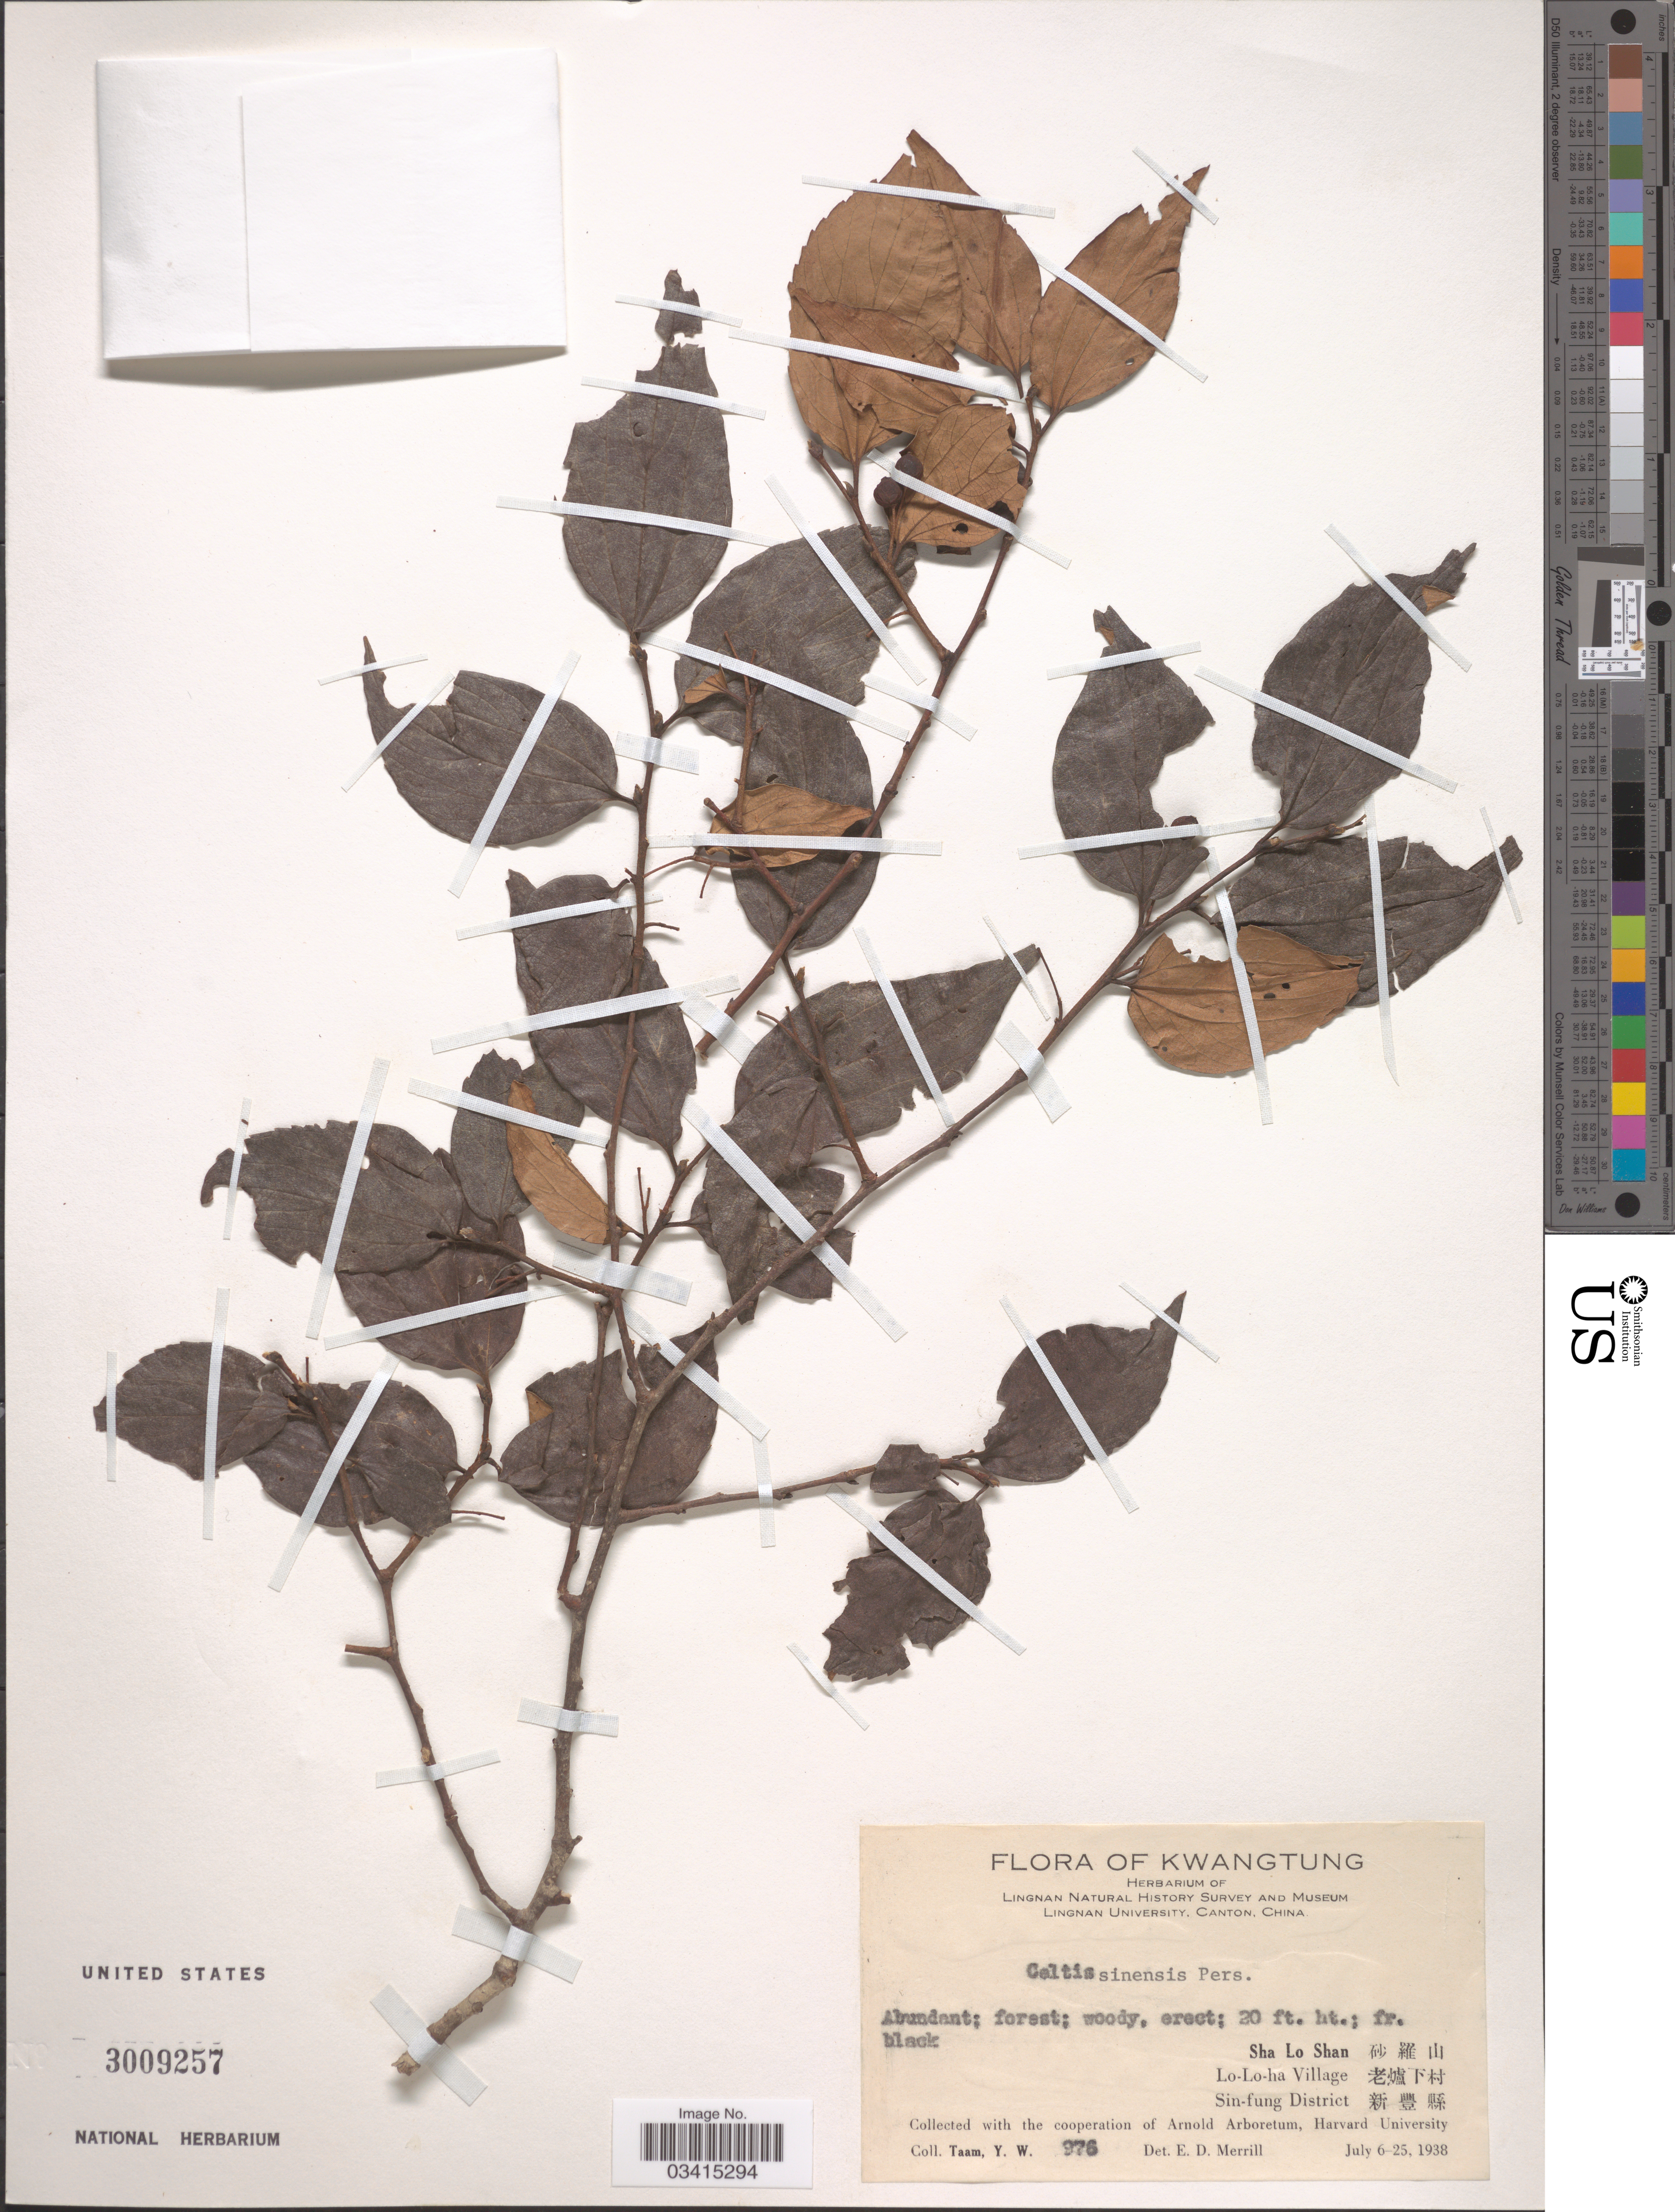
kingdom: Plantae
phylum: Tracheophyta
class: Magnoliopsida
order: Rosales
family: Cannabaceae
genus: Celtis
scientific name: Celtis sinensis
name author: Pers.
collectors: Y. W. Taam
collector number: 976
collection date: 1938-07-06/1938-07-25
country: China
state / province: Guangdong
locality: Kwatung.Sha Lo Shan Lo-Lo-ha Village Sin-fung District .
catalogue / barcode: US 3009257